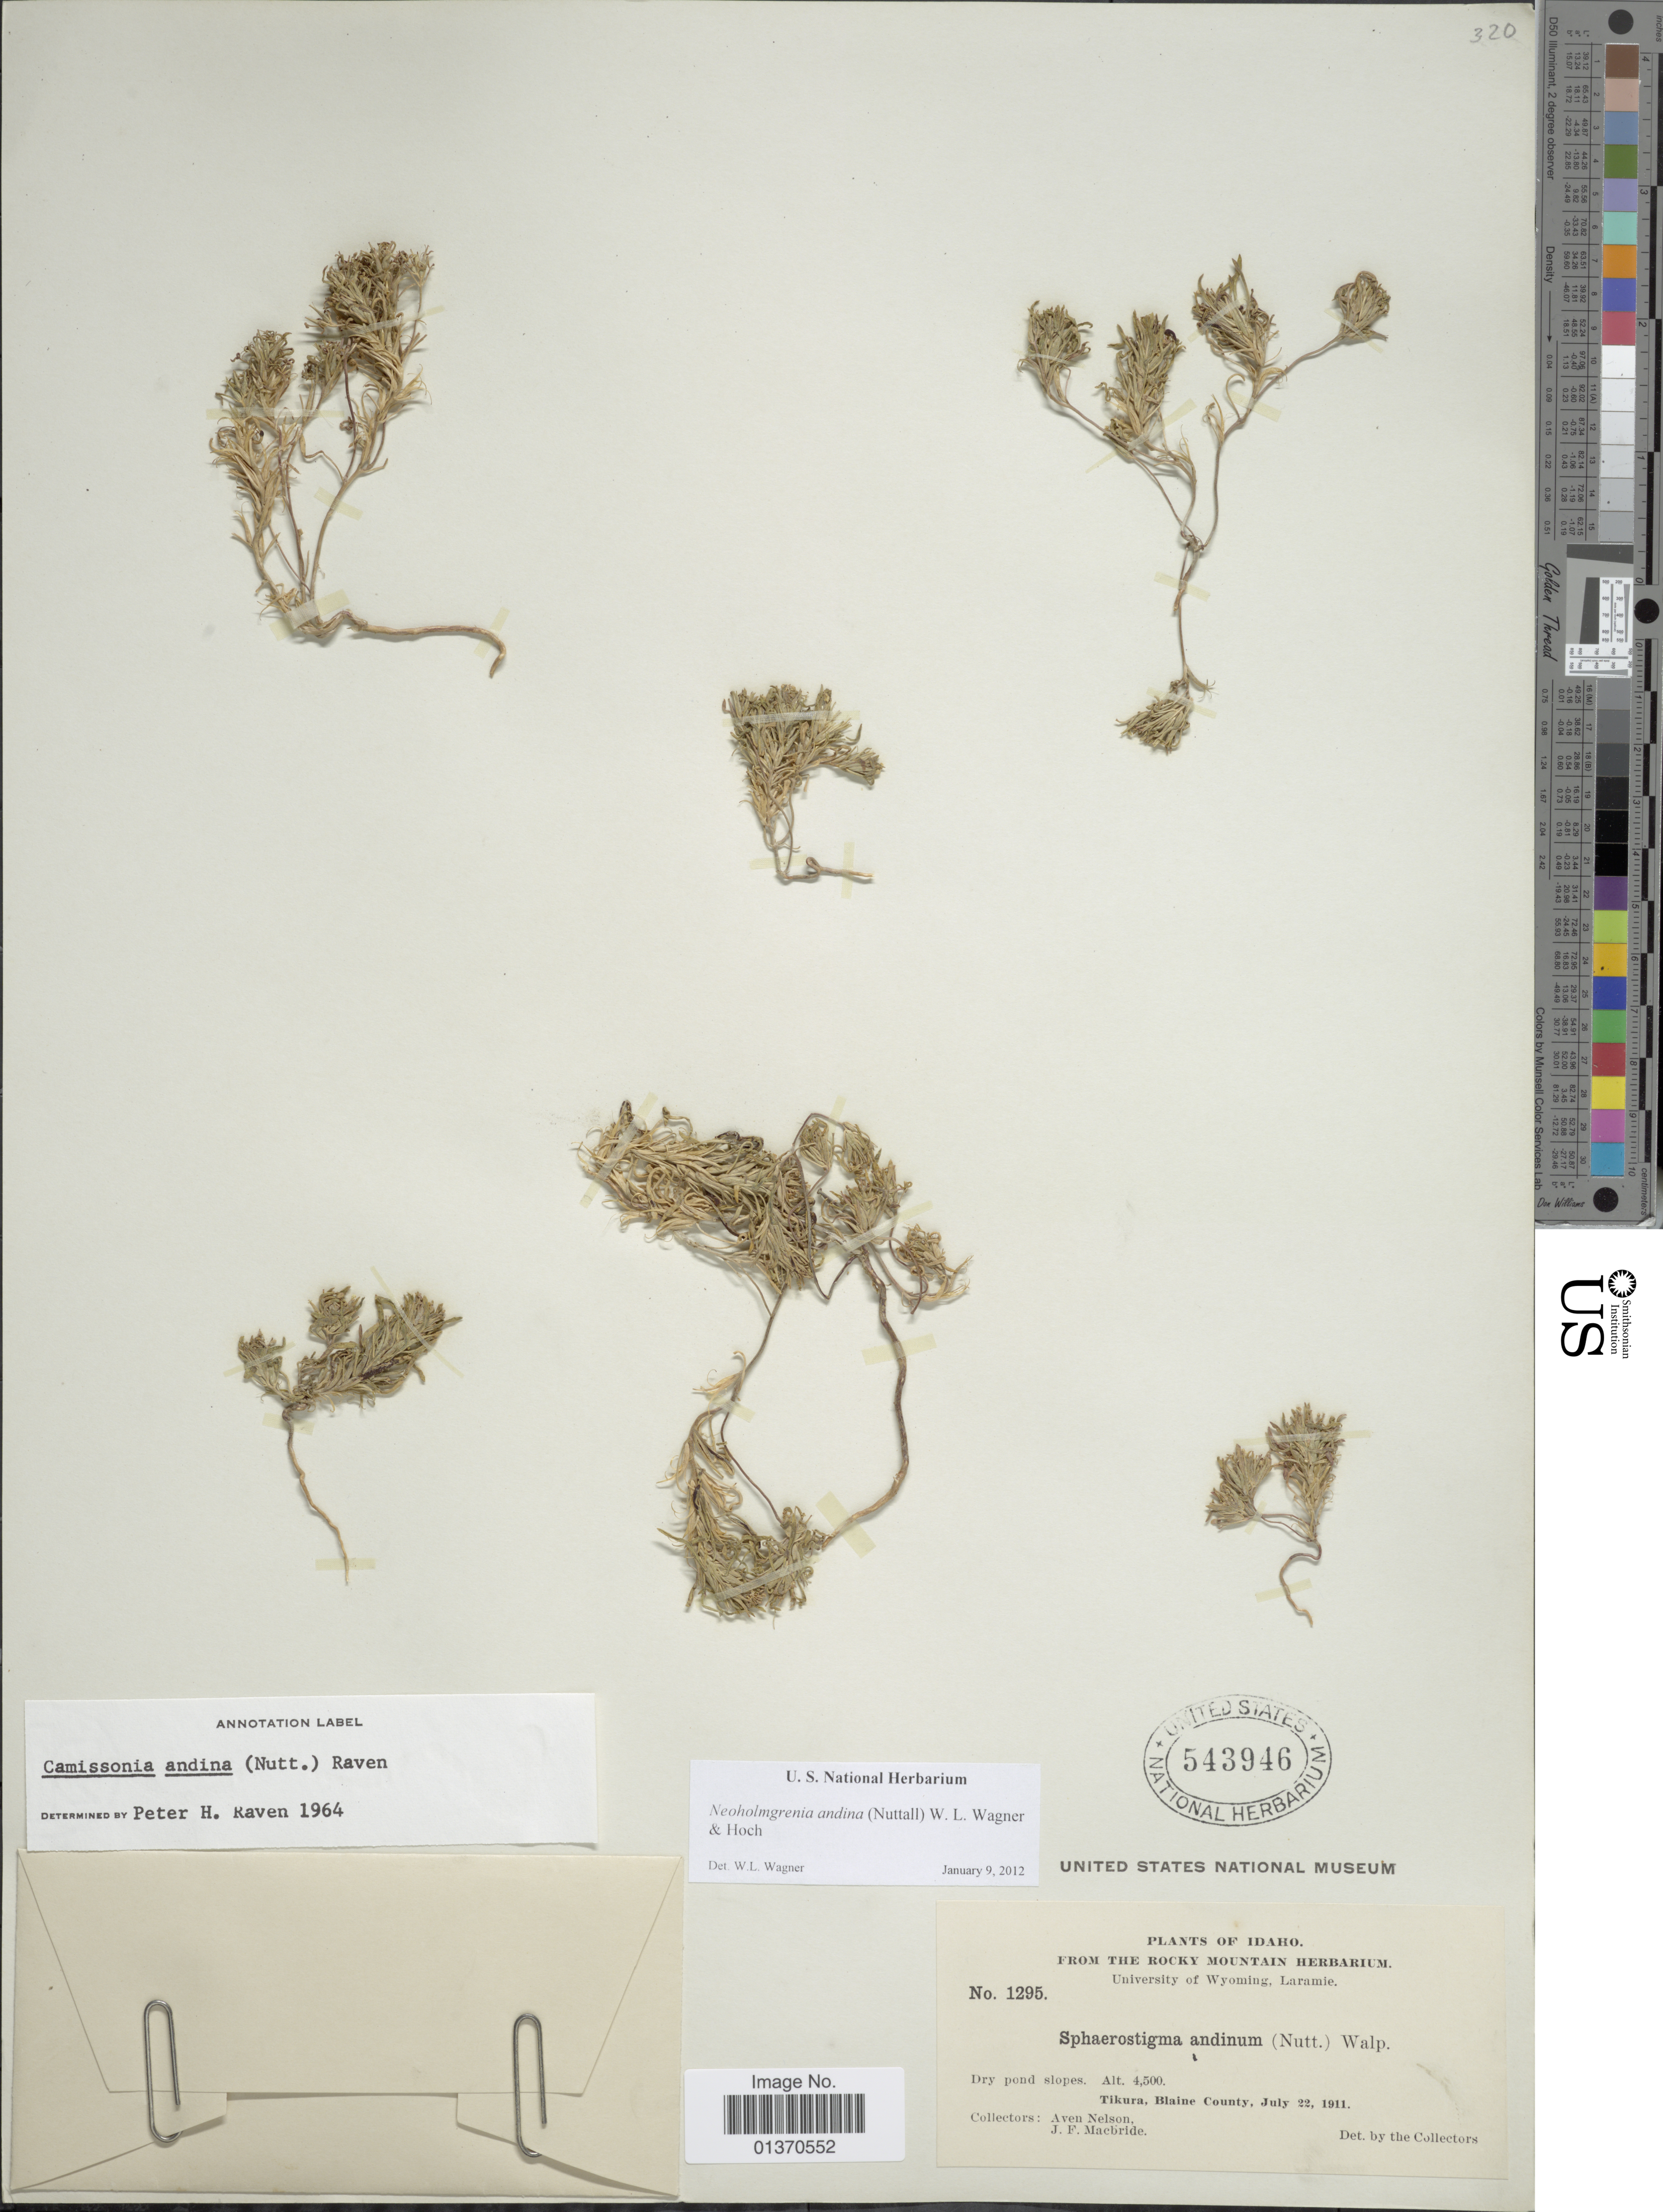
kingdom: Plantae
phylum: Tracheophyta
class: Magnoliopsida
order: Myrtales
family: Onagraceae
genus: Neoholmgrenia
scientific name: Neoholmgrenia andina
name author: (Nutt.) W.L. Wagner & Hoch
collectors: A. Nelson & J. F. Macbride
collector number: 1295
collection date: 1911-07-22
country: United States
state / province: Idaho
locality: Tikura, Blaine County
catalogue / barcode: US 543946